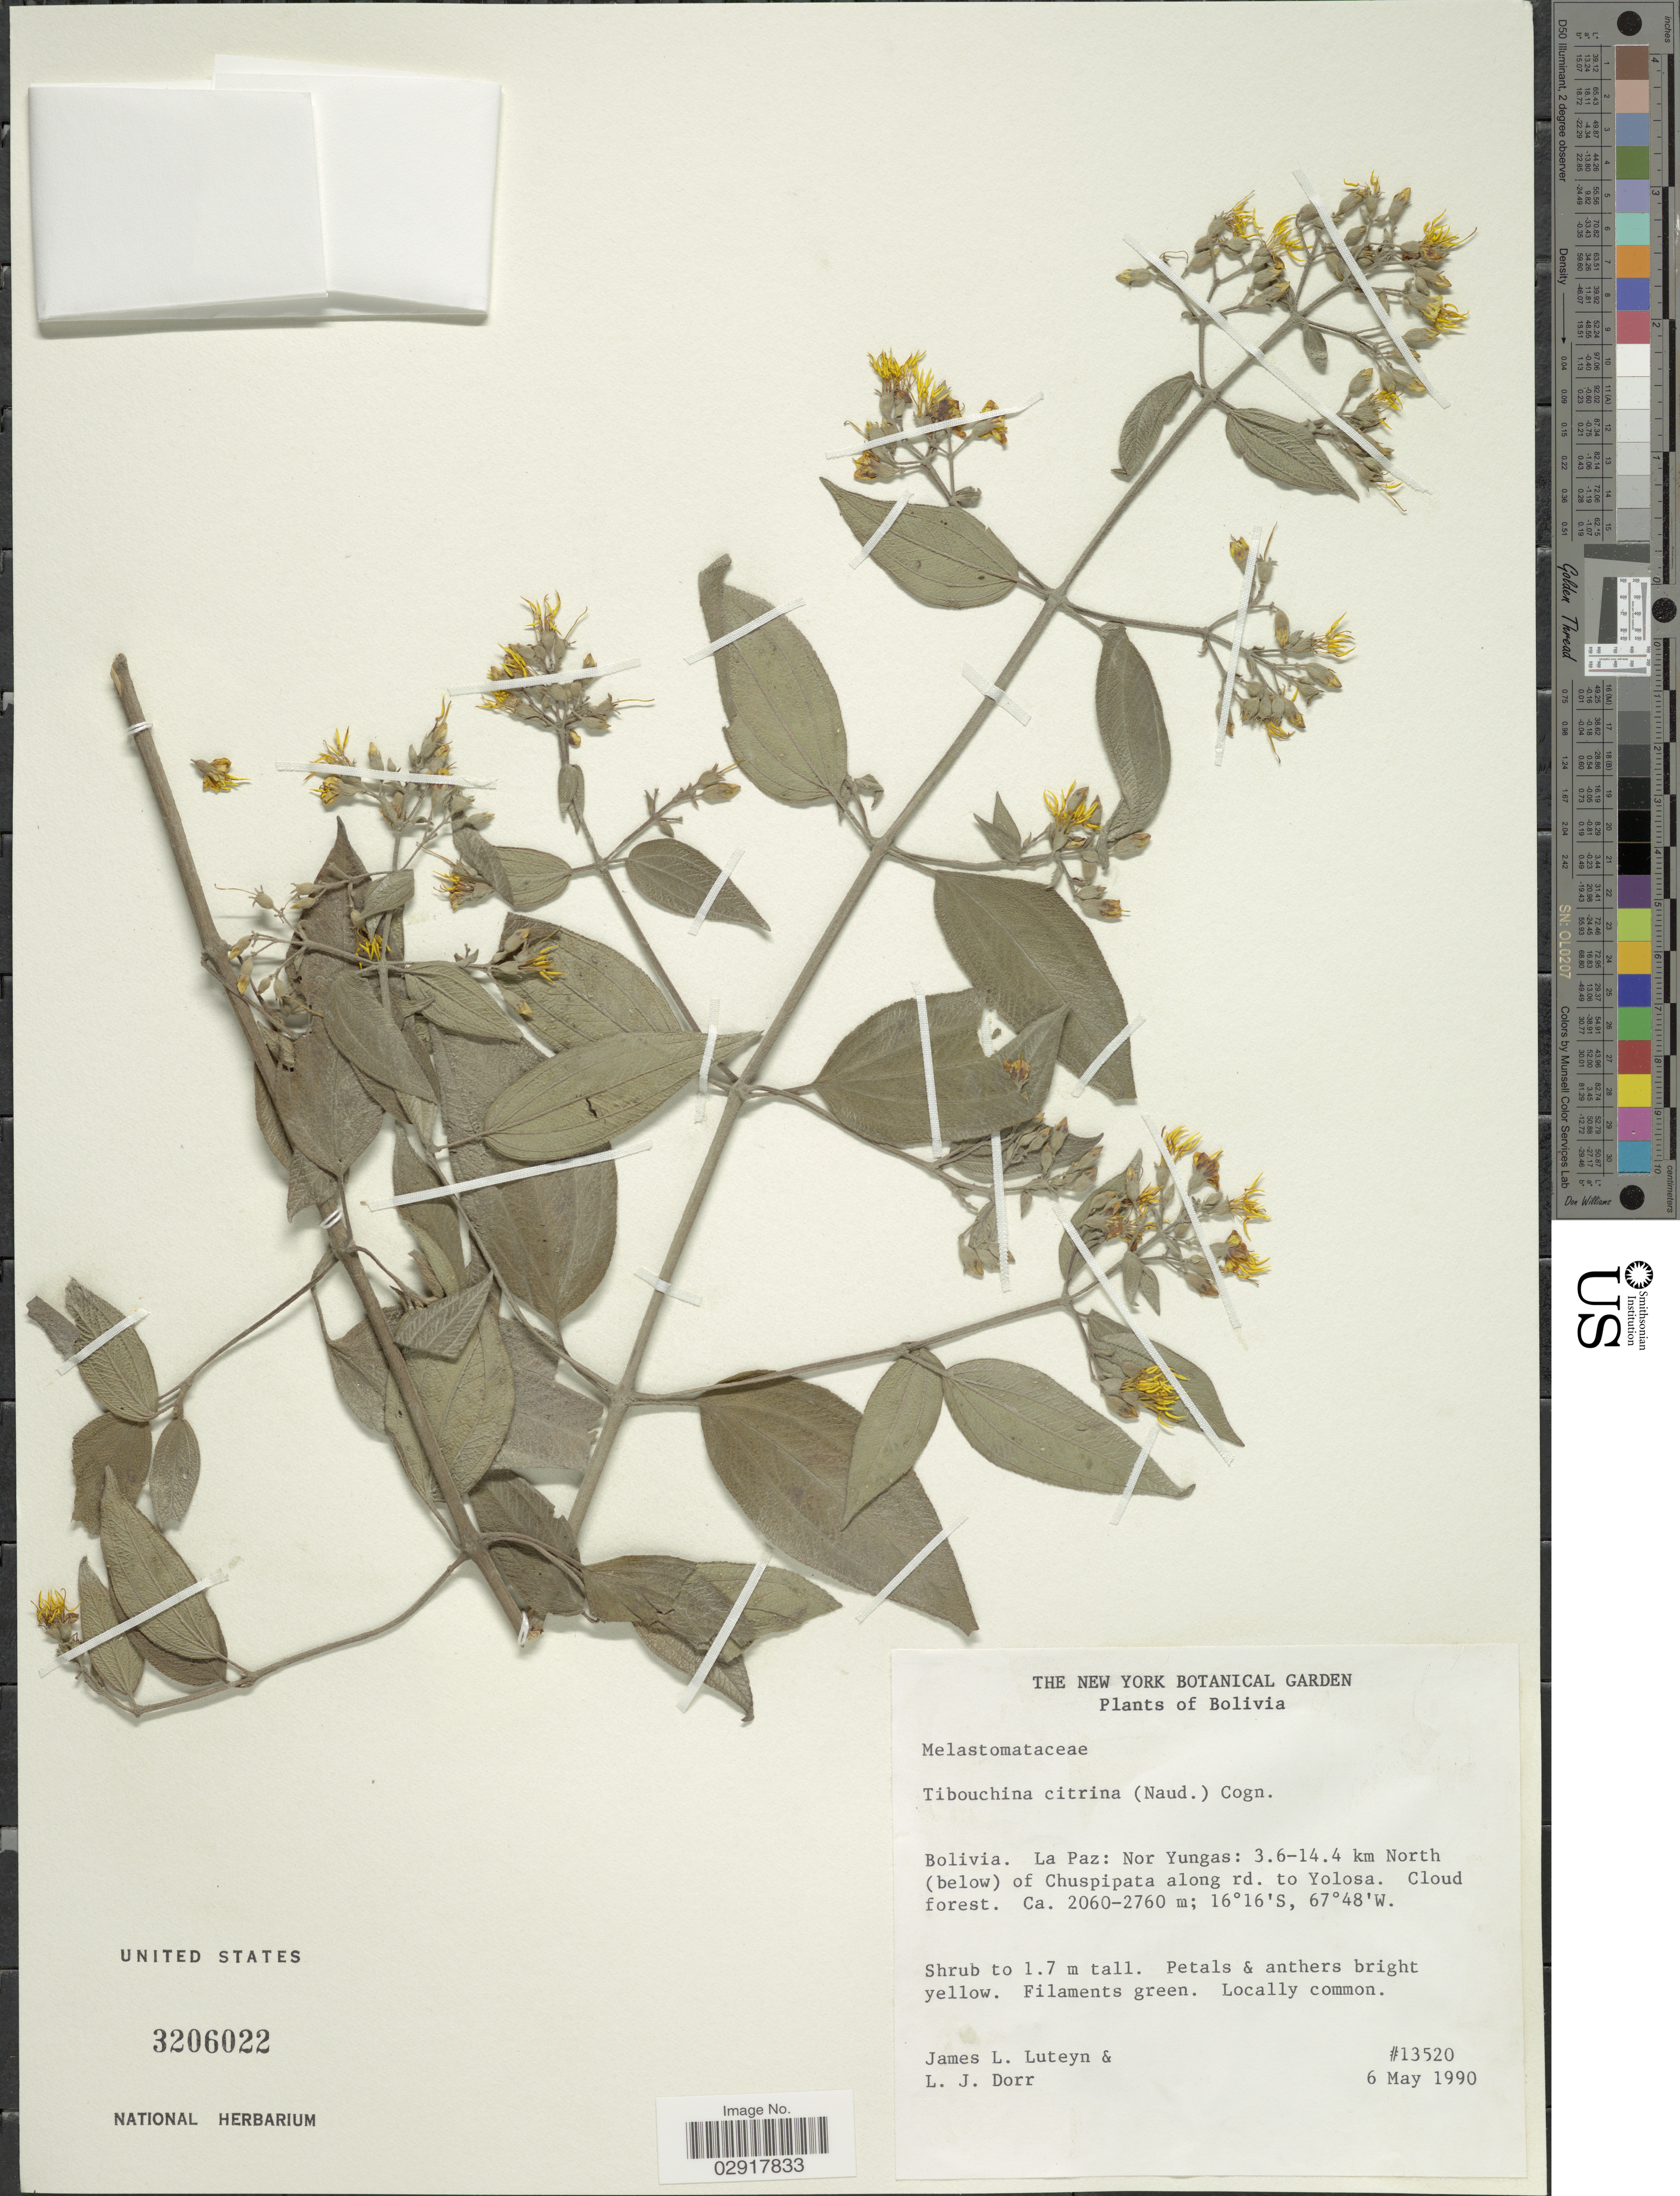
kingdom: Plantae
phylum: Tracheophyta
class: Magnoliopsida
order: Myrtales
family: Melastomataceae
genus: Chaetogastra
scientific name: Chaetogastra citrina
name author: (Naudin) P.J.F. Guim. & Michelang.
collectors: J. L. Luteyn & L. J. Dorr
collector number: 13520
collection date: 1990-05-06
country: Bolivia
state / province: La Paz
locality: Nor Yungas: 3.6-14.4 km North (below) of Chuspipata along rd. to Yolosa. Cloud forest.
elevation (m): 2060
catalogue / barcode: US 3206022